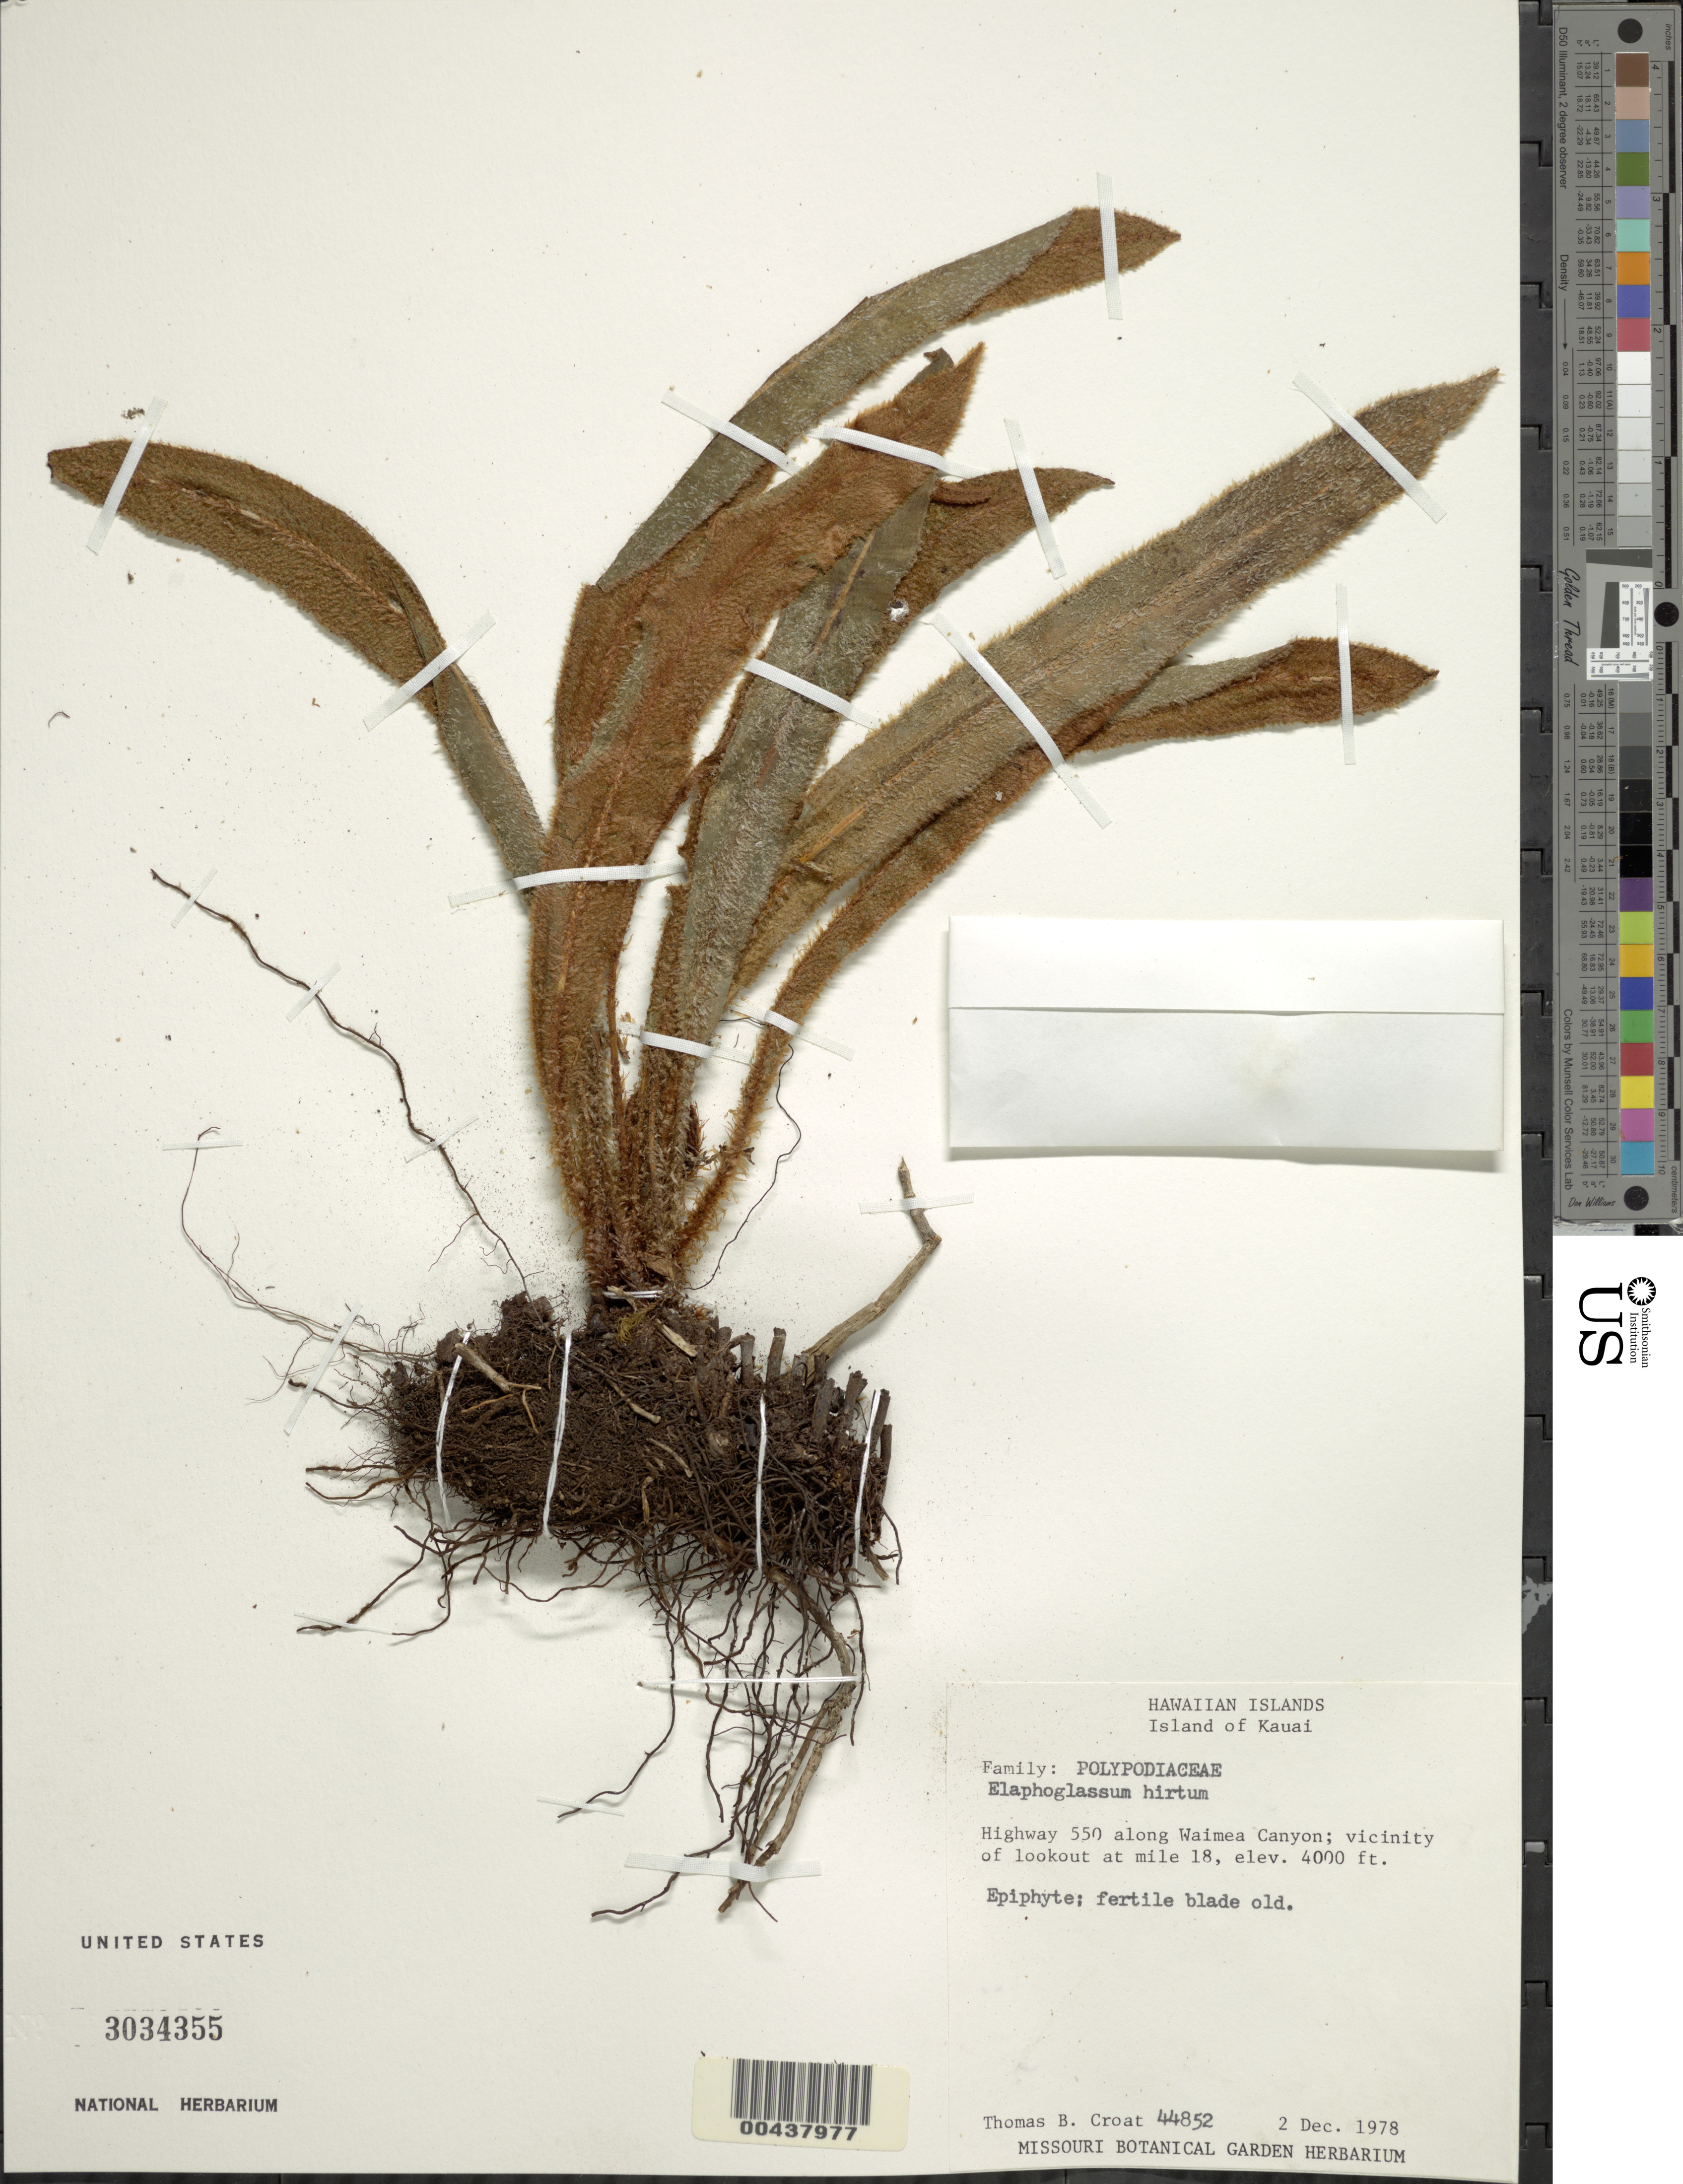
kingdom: Plantae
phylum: Tracheophyta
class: Polypodiopsida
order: Polypodiales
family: Dryopteridaceae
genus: Elaphoglossum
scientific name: Elaphoglossum hirtum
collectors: T. B. Croat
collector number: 44852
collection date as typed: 2 Dec 1978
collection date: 1978-12-02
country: United States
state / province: Hawaii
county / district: Kauai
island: Kaua'i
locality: Highway 550 along Waimea Canyon; vicinity of lookout at mile 18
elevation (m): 1219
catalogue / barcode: US 3034355